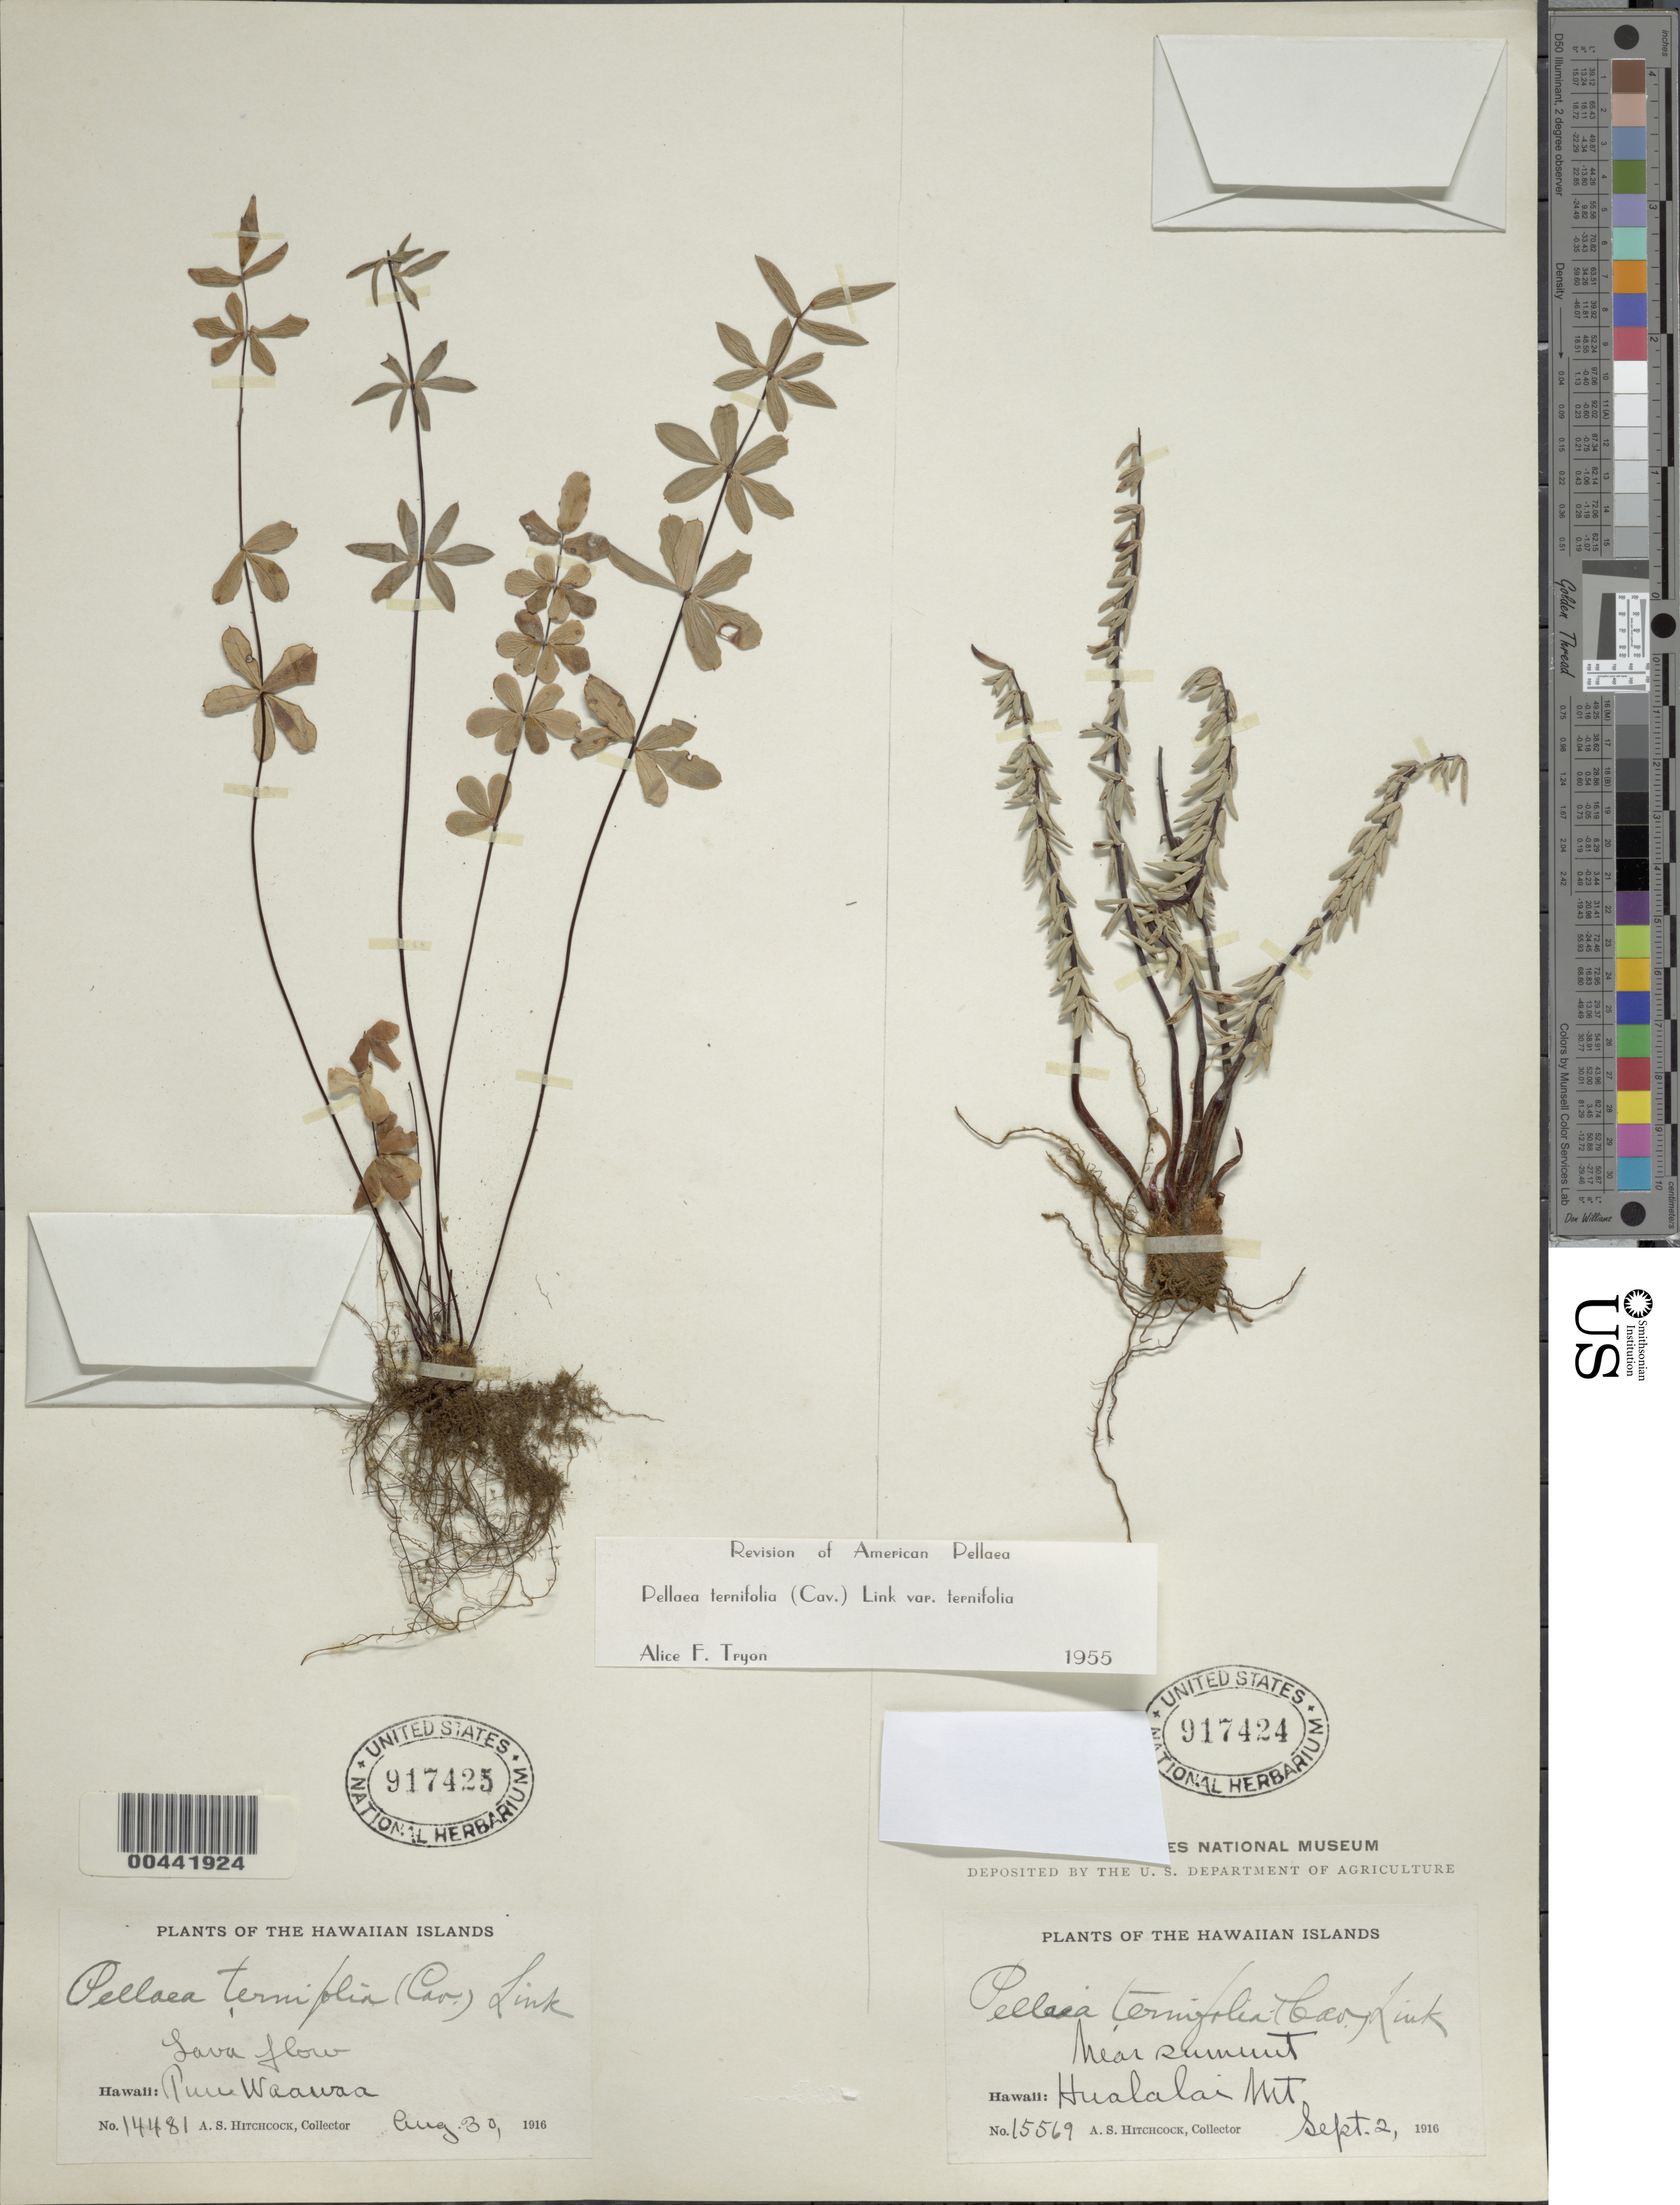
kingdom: Plantae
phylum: Tracheophyta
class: Polypodiopsida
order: Polypodiales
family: Pteridaceae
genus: Pellaea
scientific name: Pellaea ternifolia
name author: (Cav.) Link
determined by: Tryon, A. F.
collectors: A. S. Hitchcock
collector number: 14481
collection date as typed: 30 Aug 1916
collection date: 1916-08-30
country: United States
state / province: Hawaii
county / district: Hawaii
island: Hawaii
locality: Puu Waawaa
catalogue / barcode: US 917425